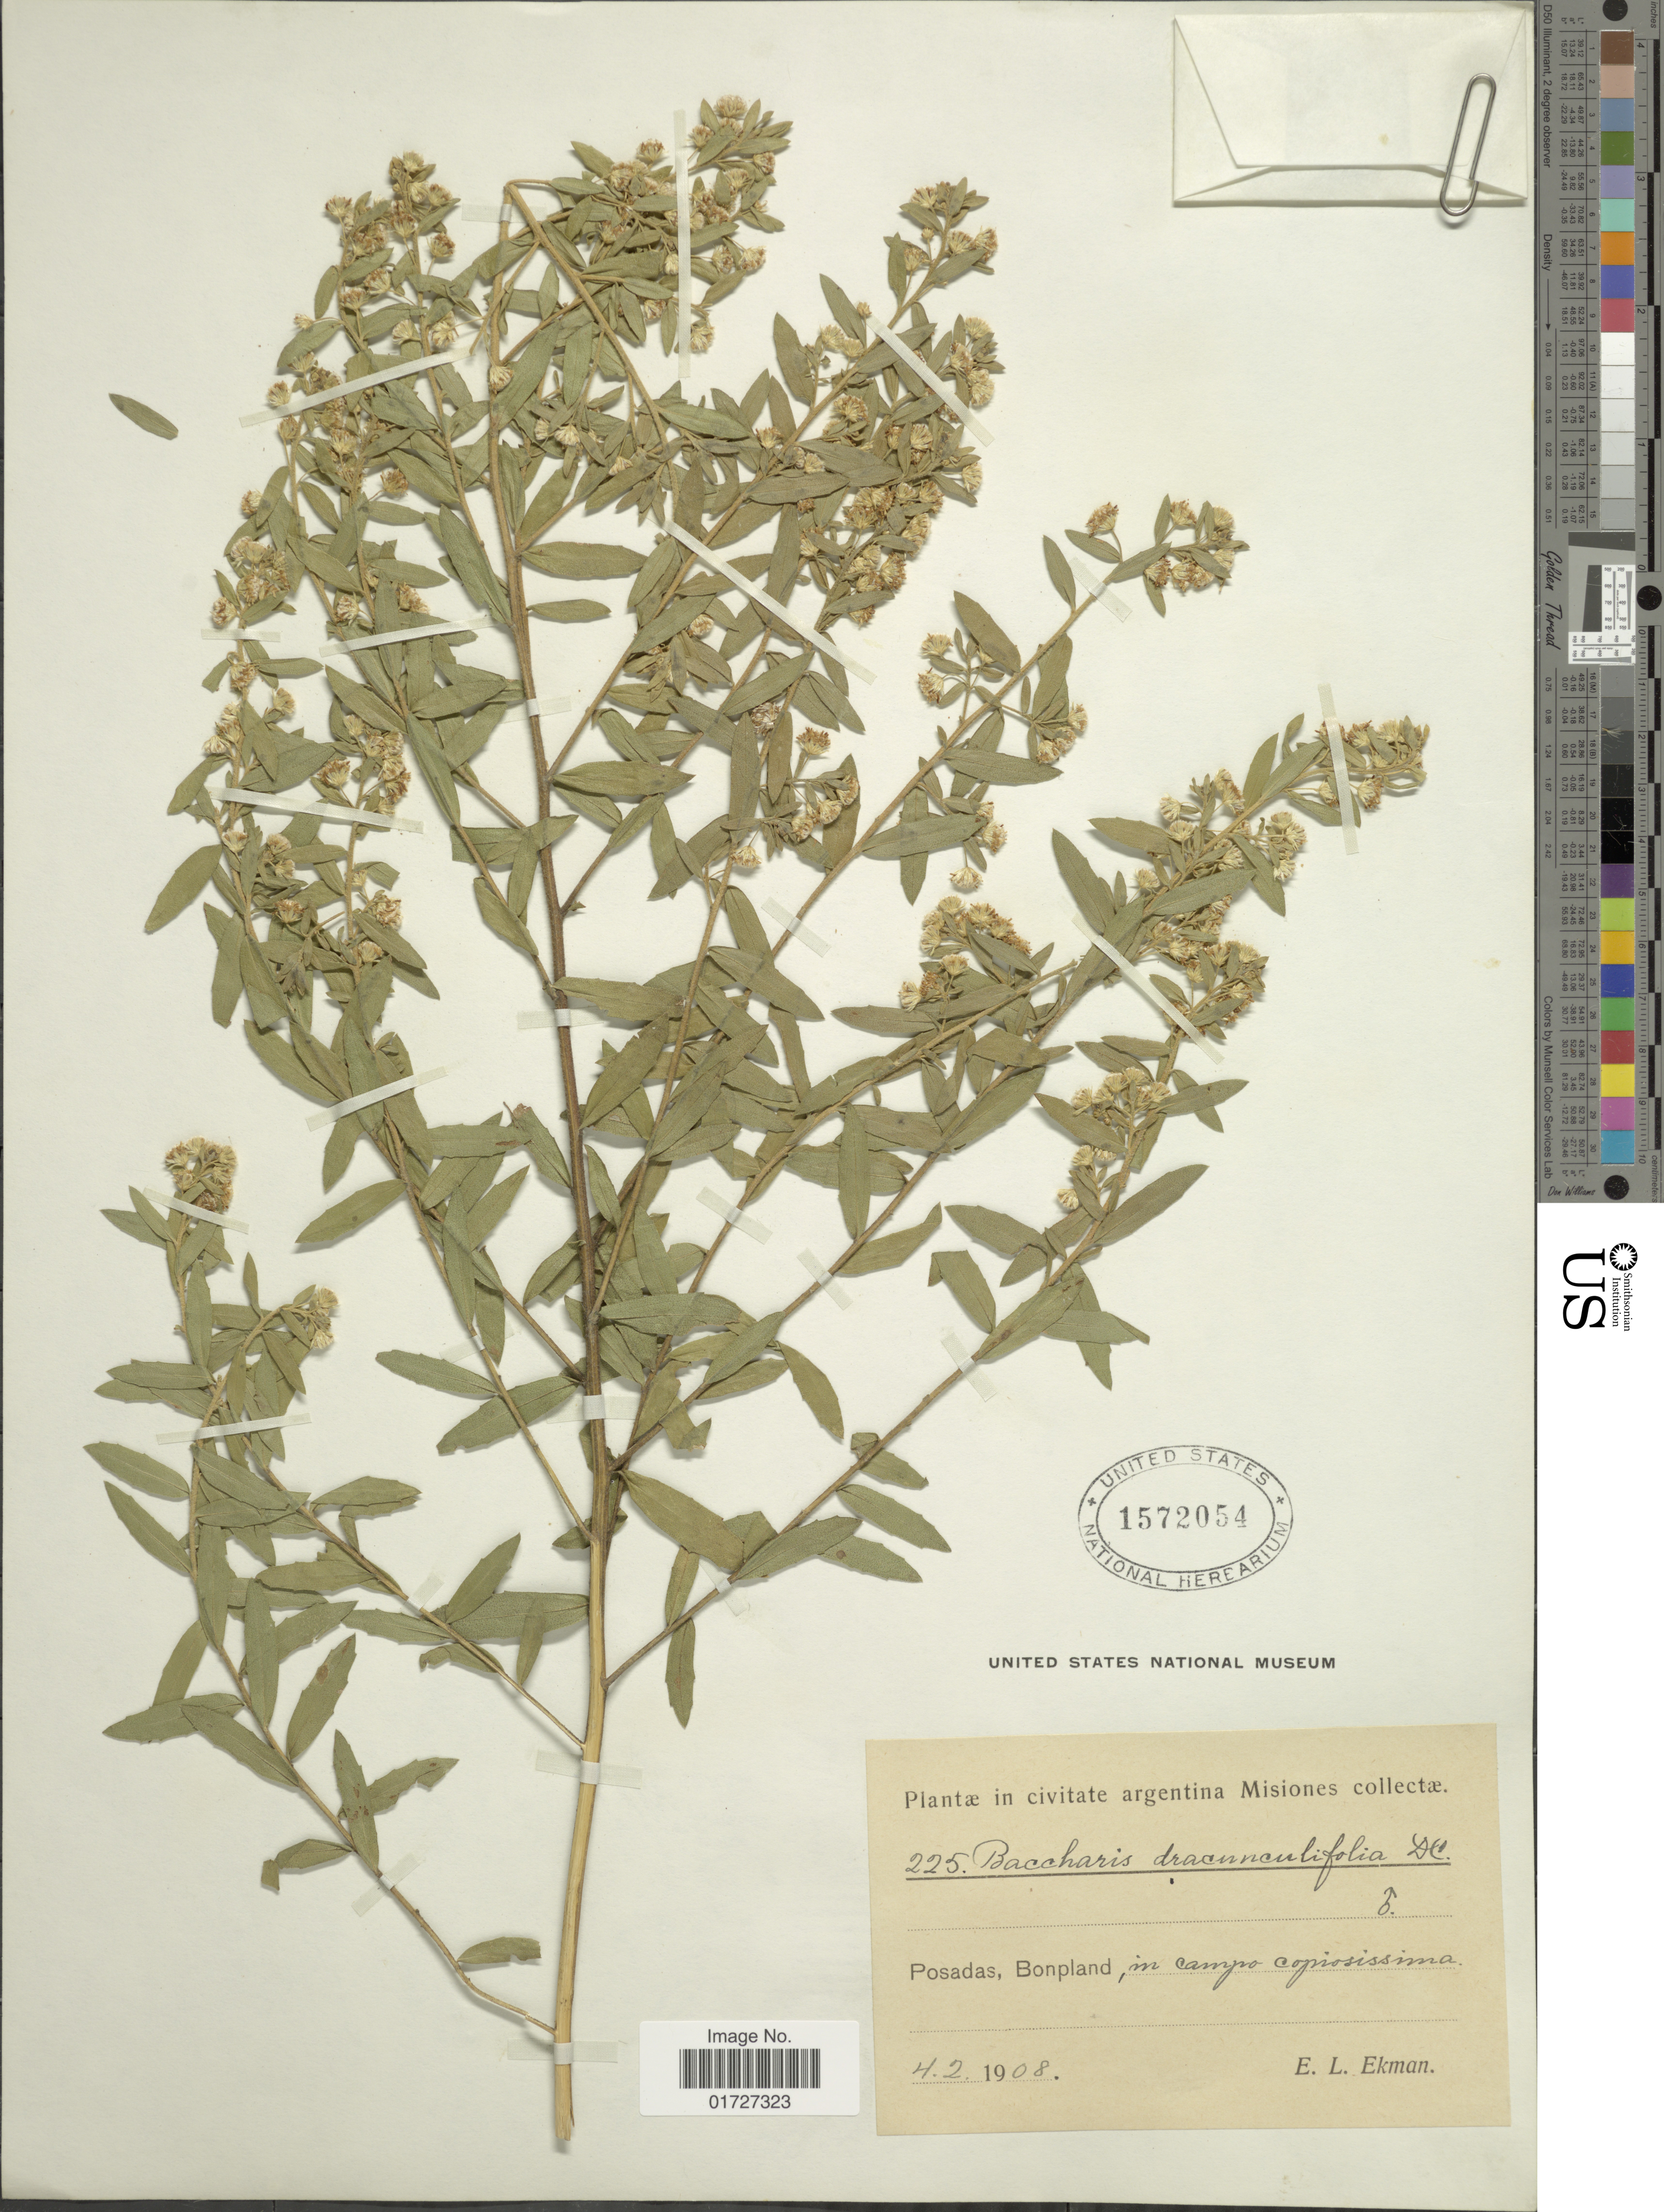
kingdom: Plantae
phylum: Tracheophyta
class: Magnoliopsida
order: Asterales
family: Asteraceae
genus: Baccharis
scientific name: Baccharis dracunculifolia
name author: DC.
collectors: E. L. Ekman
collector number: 225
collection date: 1908-02-04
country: Argentina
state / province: Misiones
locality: Posadas, Bonpland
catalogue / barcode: US 1572054